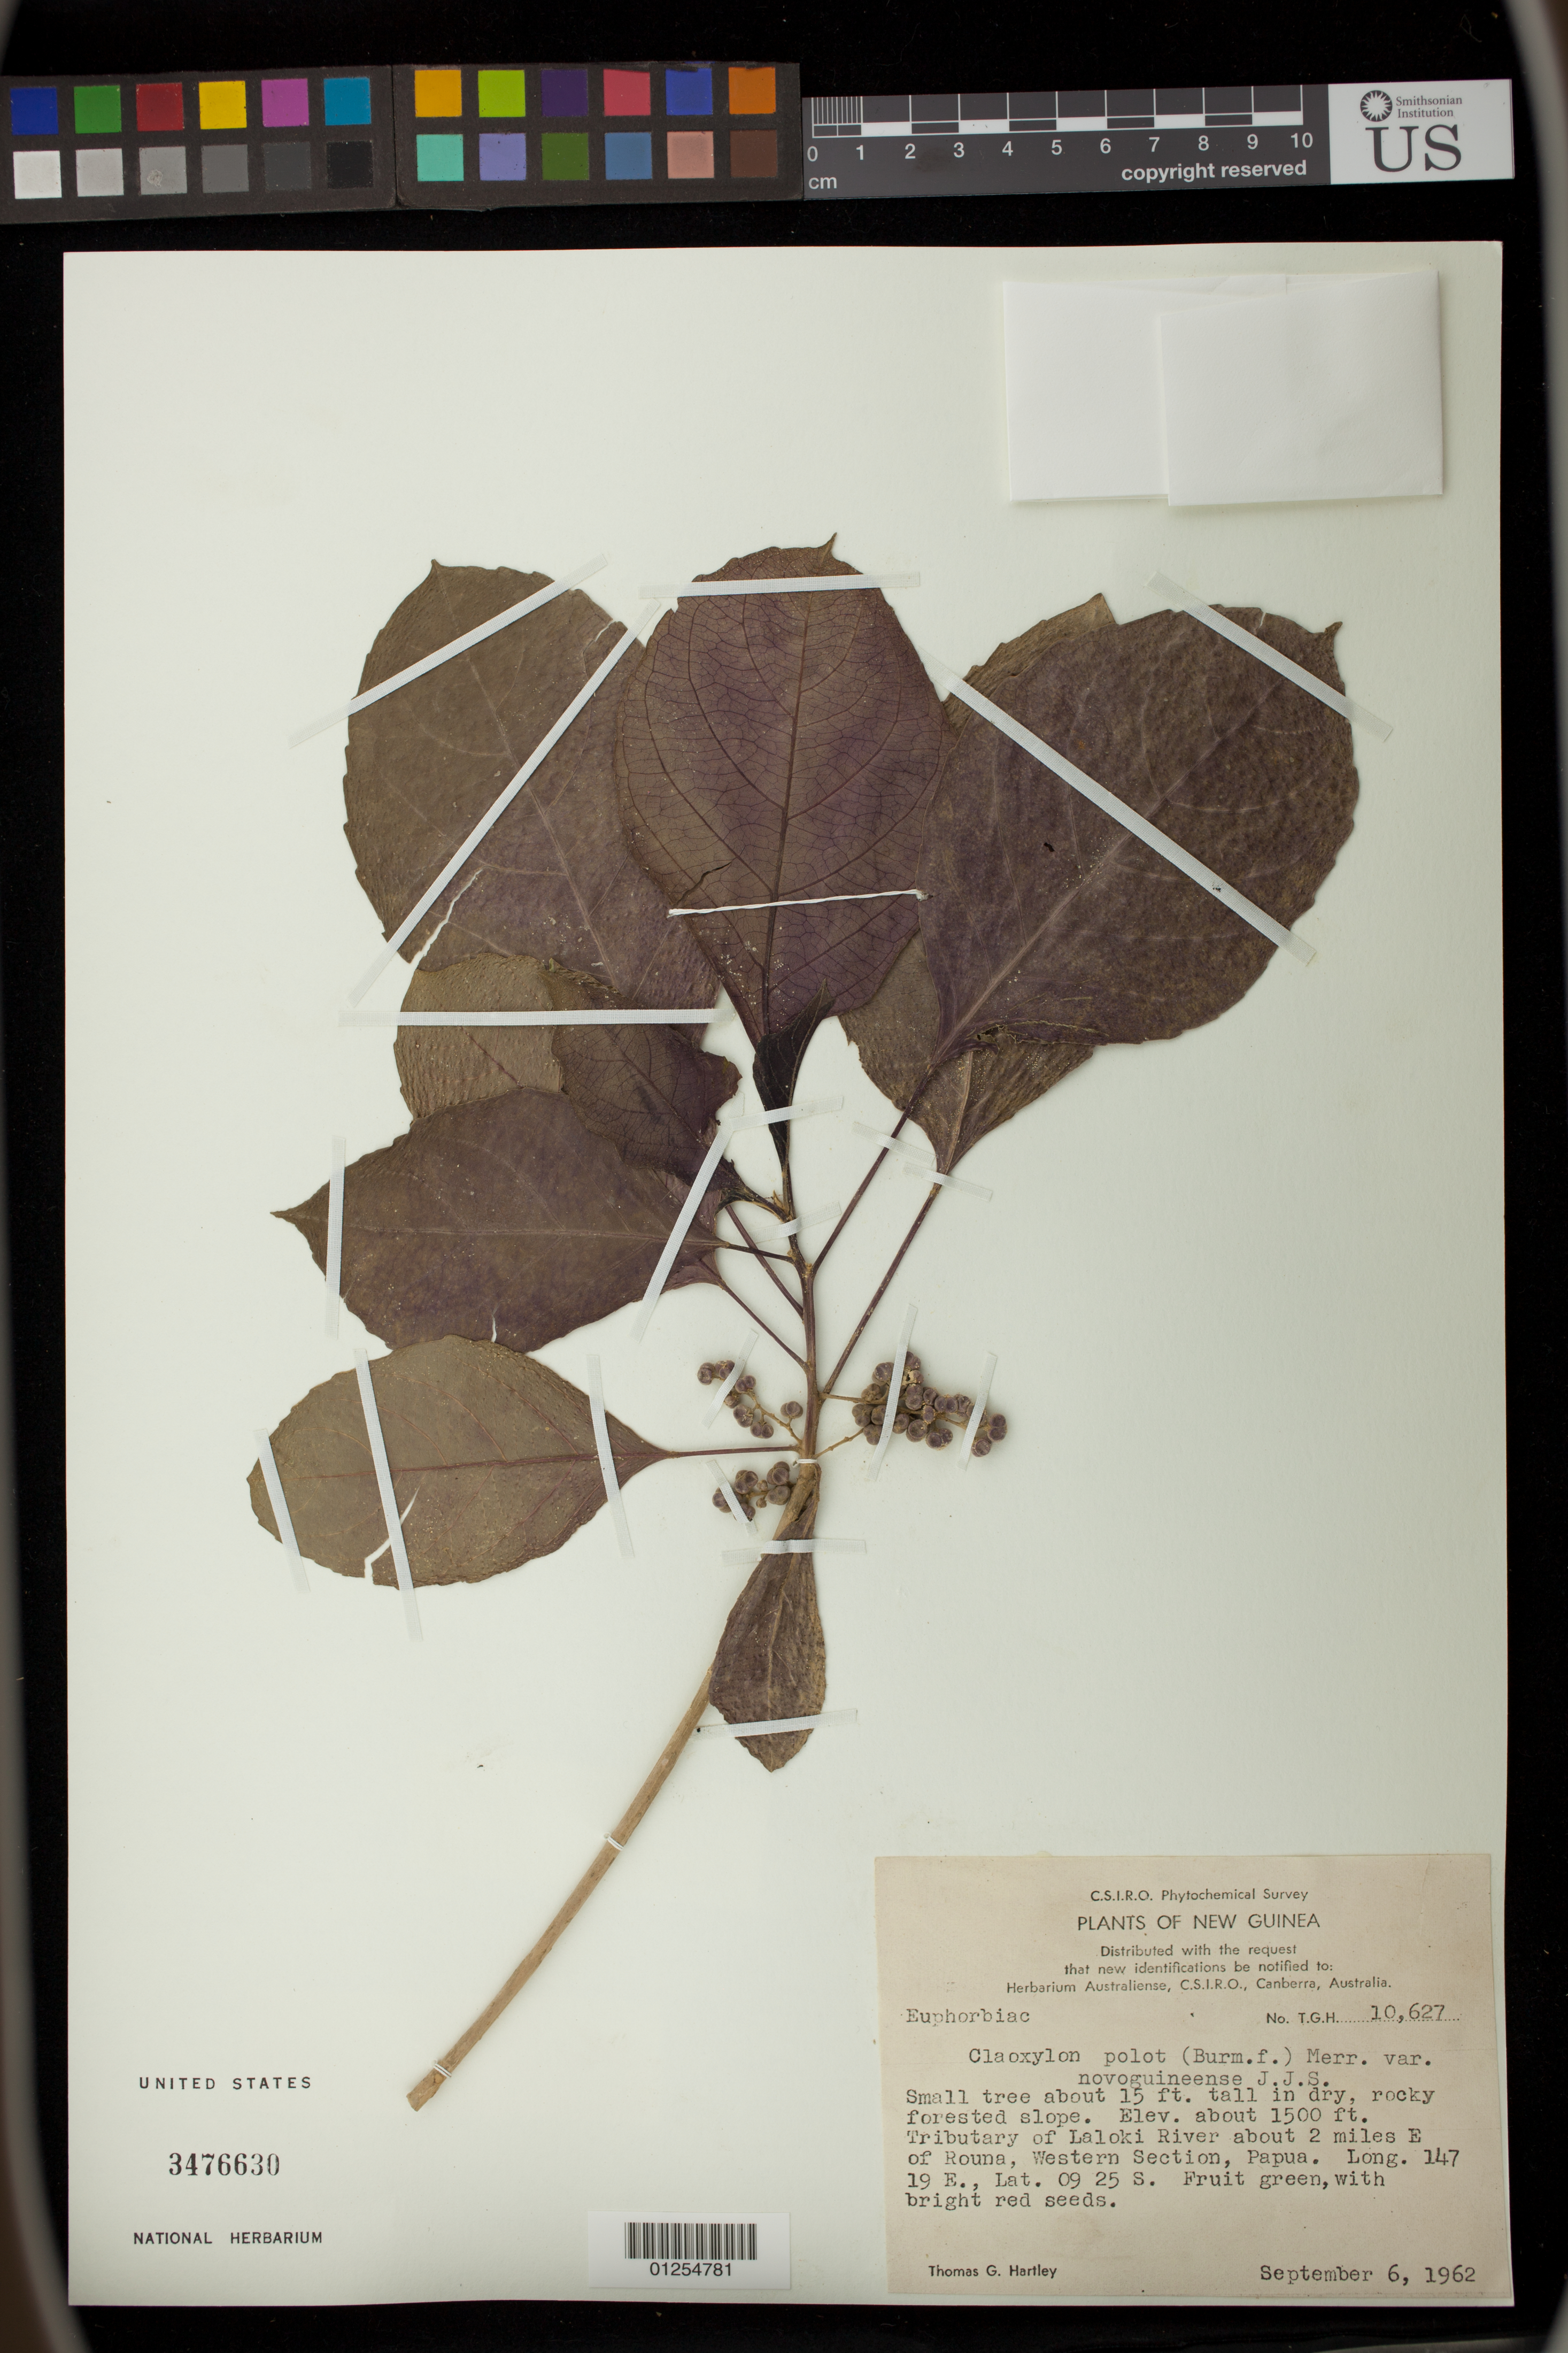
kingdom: Plantae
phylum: Tracheophyta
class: Magnoliopsida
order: Malpighiales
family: Euphorbiaceae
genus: Claoxylon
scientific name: Claoxylon polot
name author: (Burm. f.) Merr.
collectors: T. G. Hartley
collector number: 10,627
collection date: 1962-09-06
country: Papua New Guinea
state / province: Western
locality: Tributary of Laloki River about 2 miles E of Rouna.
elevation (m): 457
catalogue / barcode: US 3476630